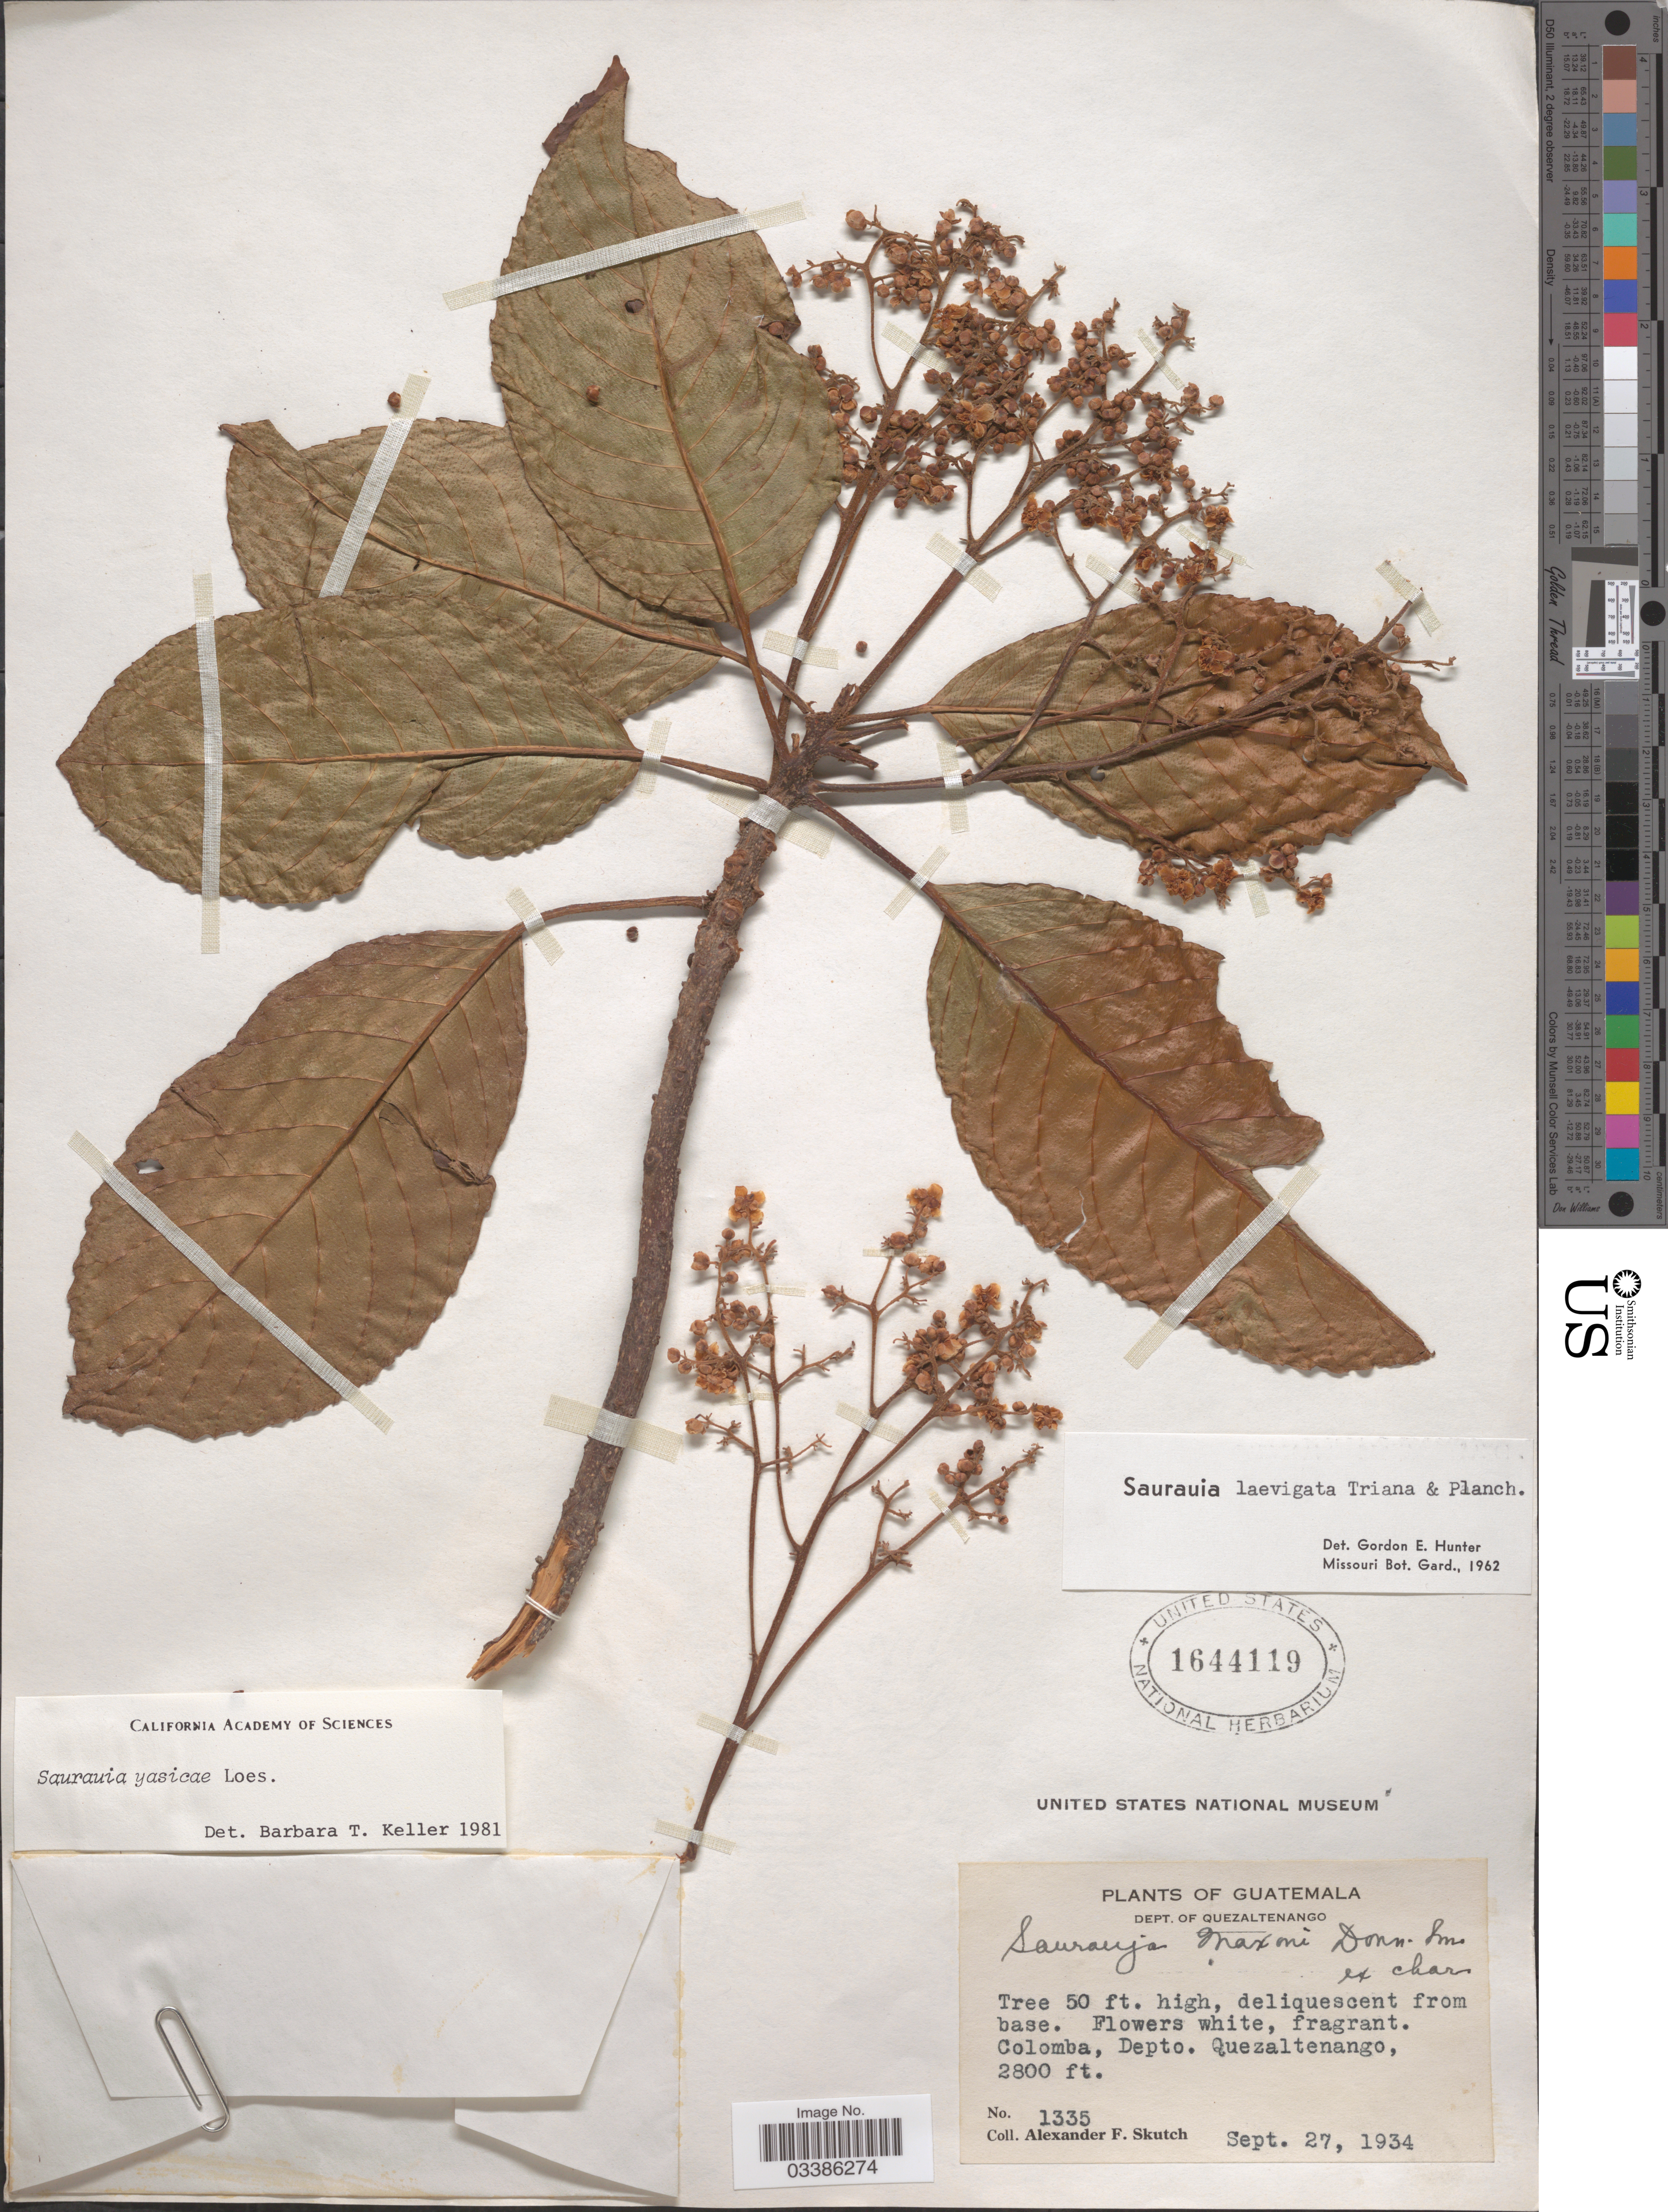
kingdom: Plantae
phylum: Tracheophyta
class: Magnoliopsida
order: Ericales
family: Actinidiaceae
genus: Saurauia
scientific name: Saurauia yasicae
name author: Loes.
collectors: A. F. Skutch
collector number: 1335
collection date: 1934-09-27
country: Guatemala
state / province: Quetzaltenango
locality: Dept. of Quezaltenango. Colomba, Depto. Quezaltenango.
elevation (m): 853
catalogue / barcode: US 1644119